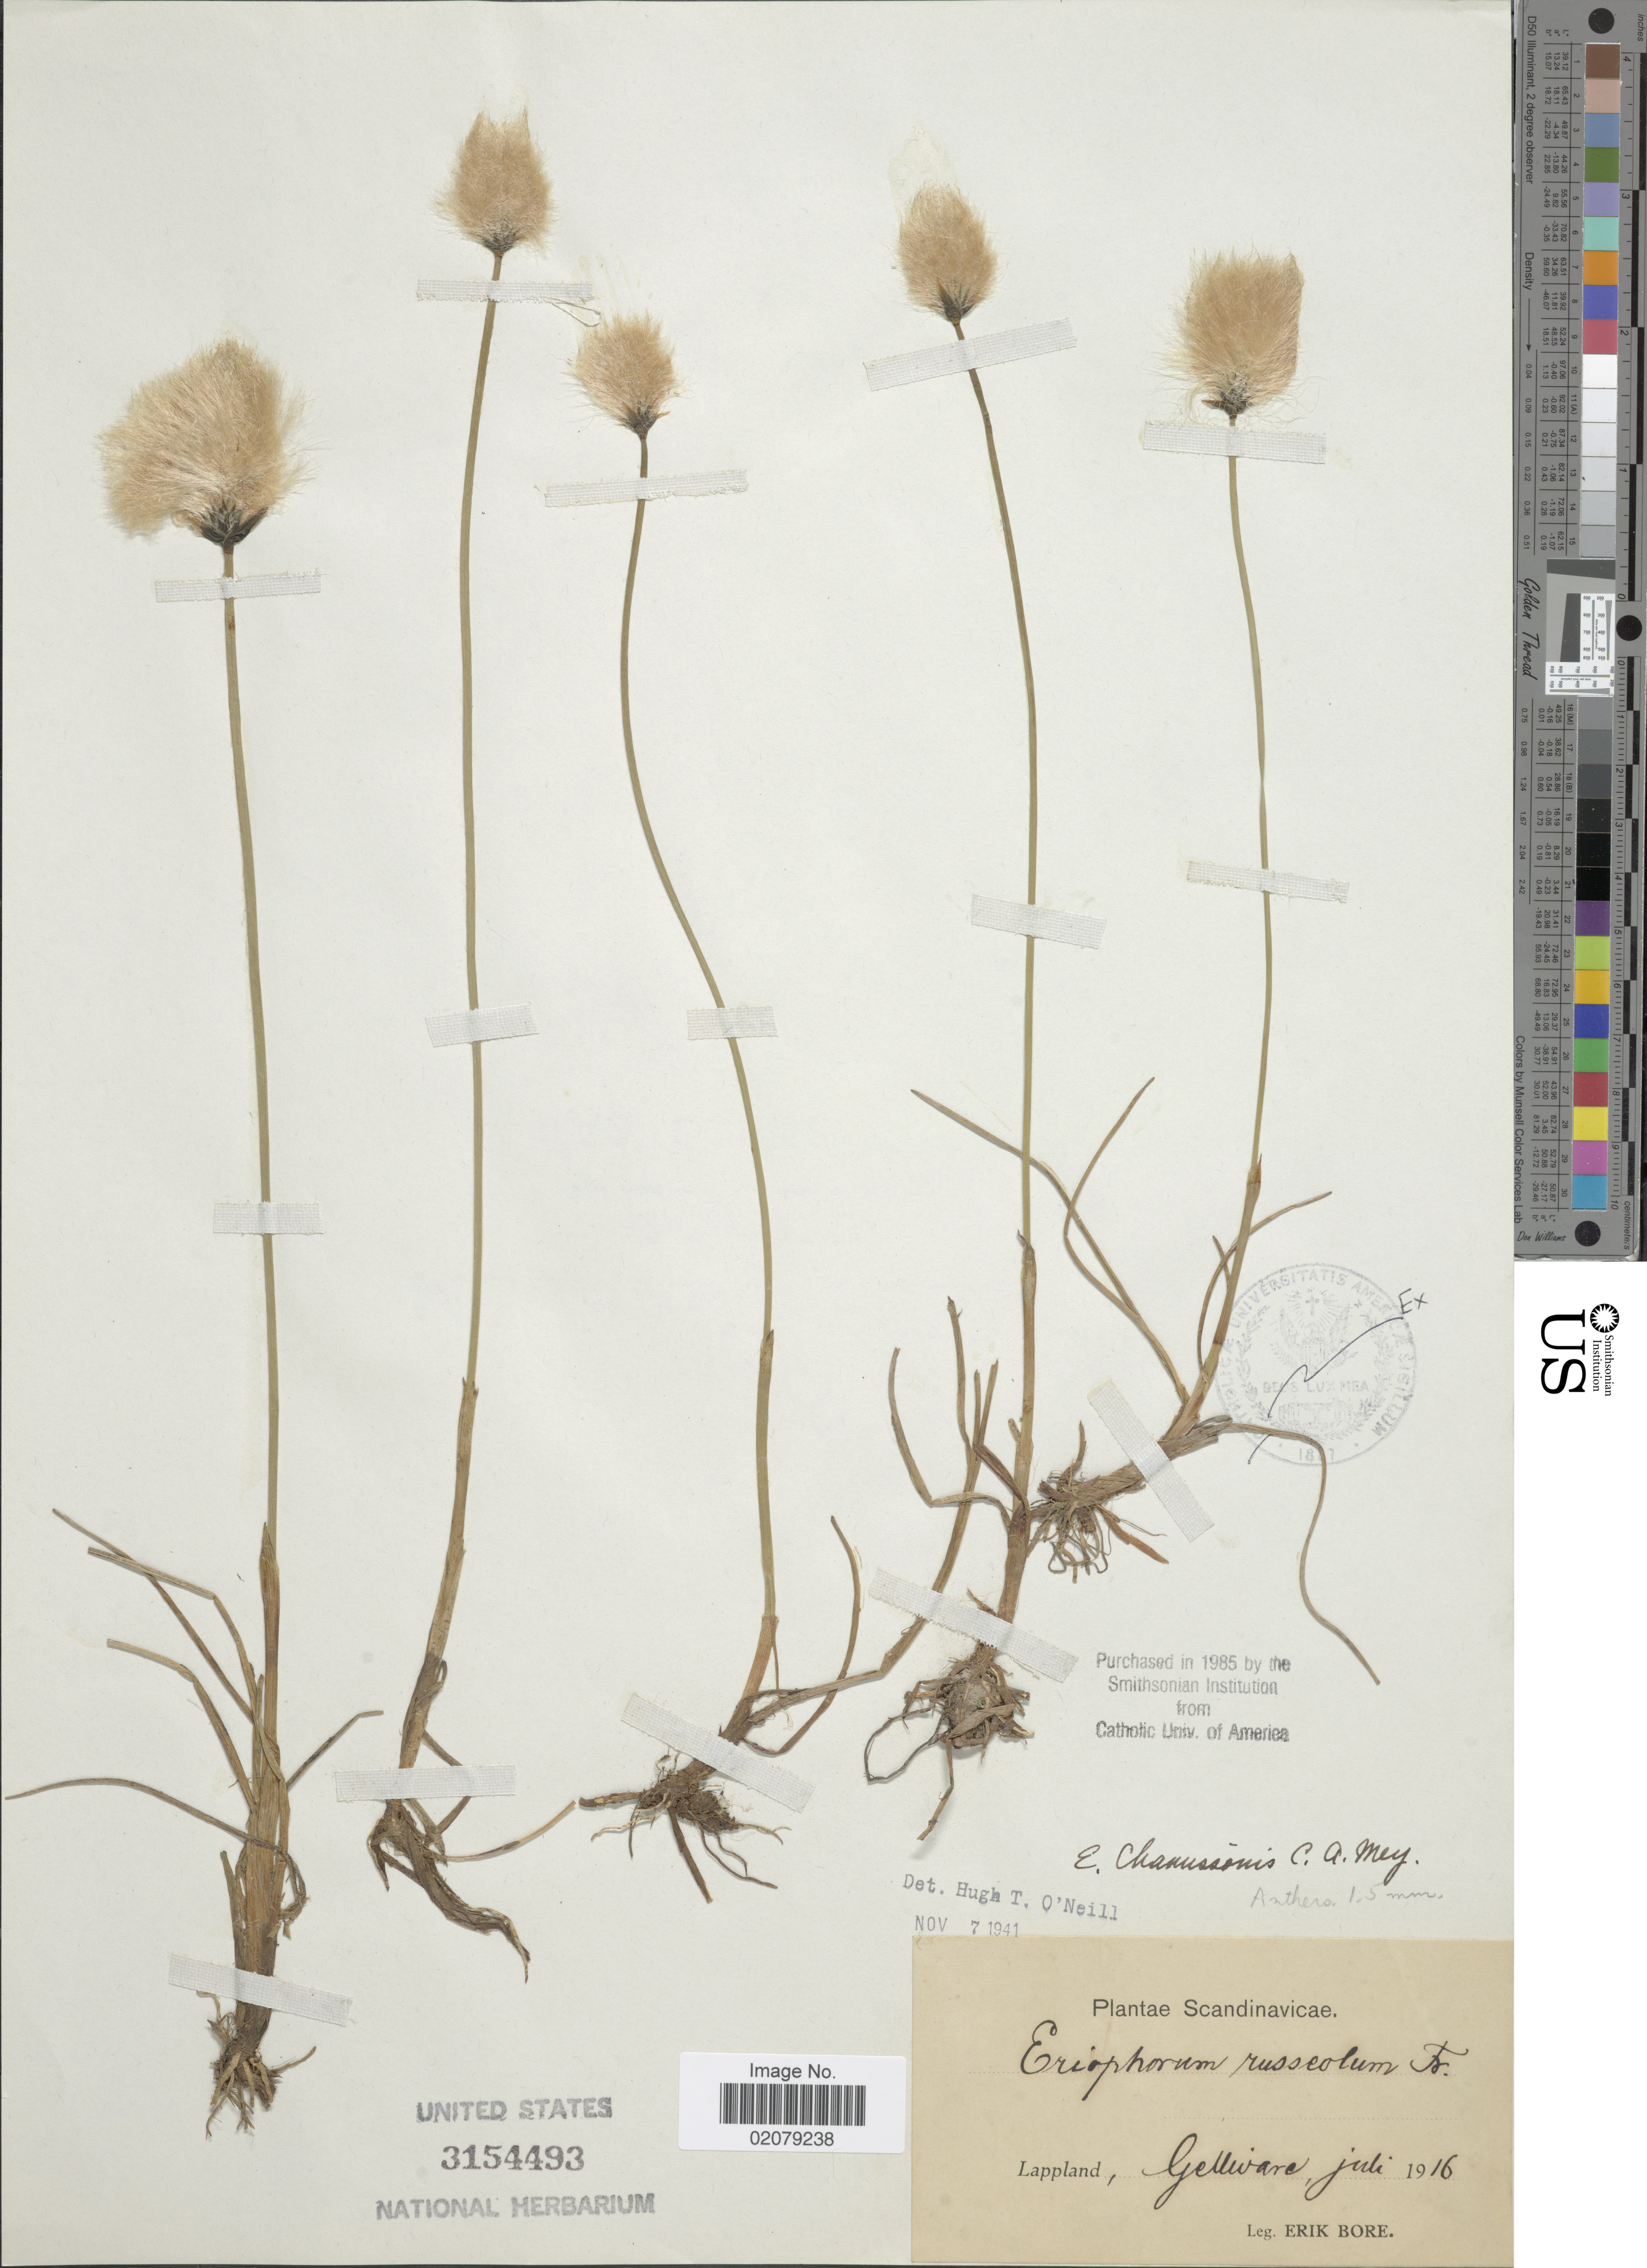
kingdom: Plantae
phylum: Tracheophyta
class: Liliopsida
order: Poales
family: Cyperaceae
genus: Eriophorum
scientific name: Eriophorum chamissonis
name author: C.A. Mey.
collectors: E. Bore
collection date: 1916-07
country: Finland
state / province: Lappi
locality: Lappland, Gellware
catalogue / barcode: US 3154493